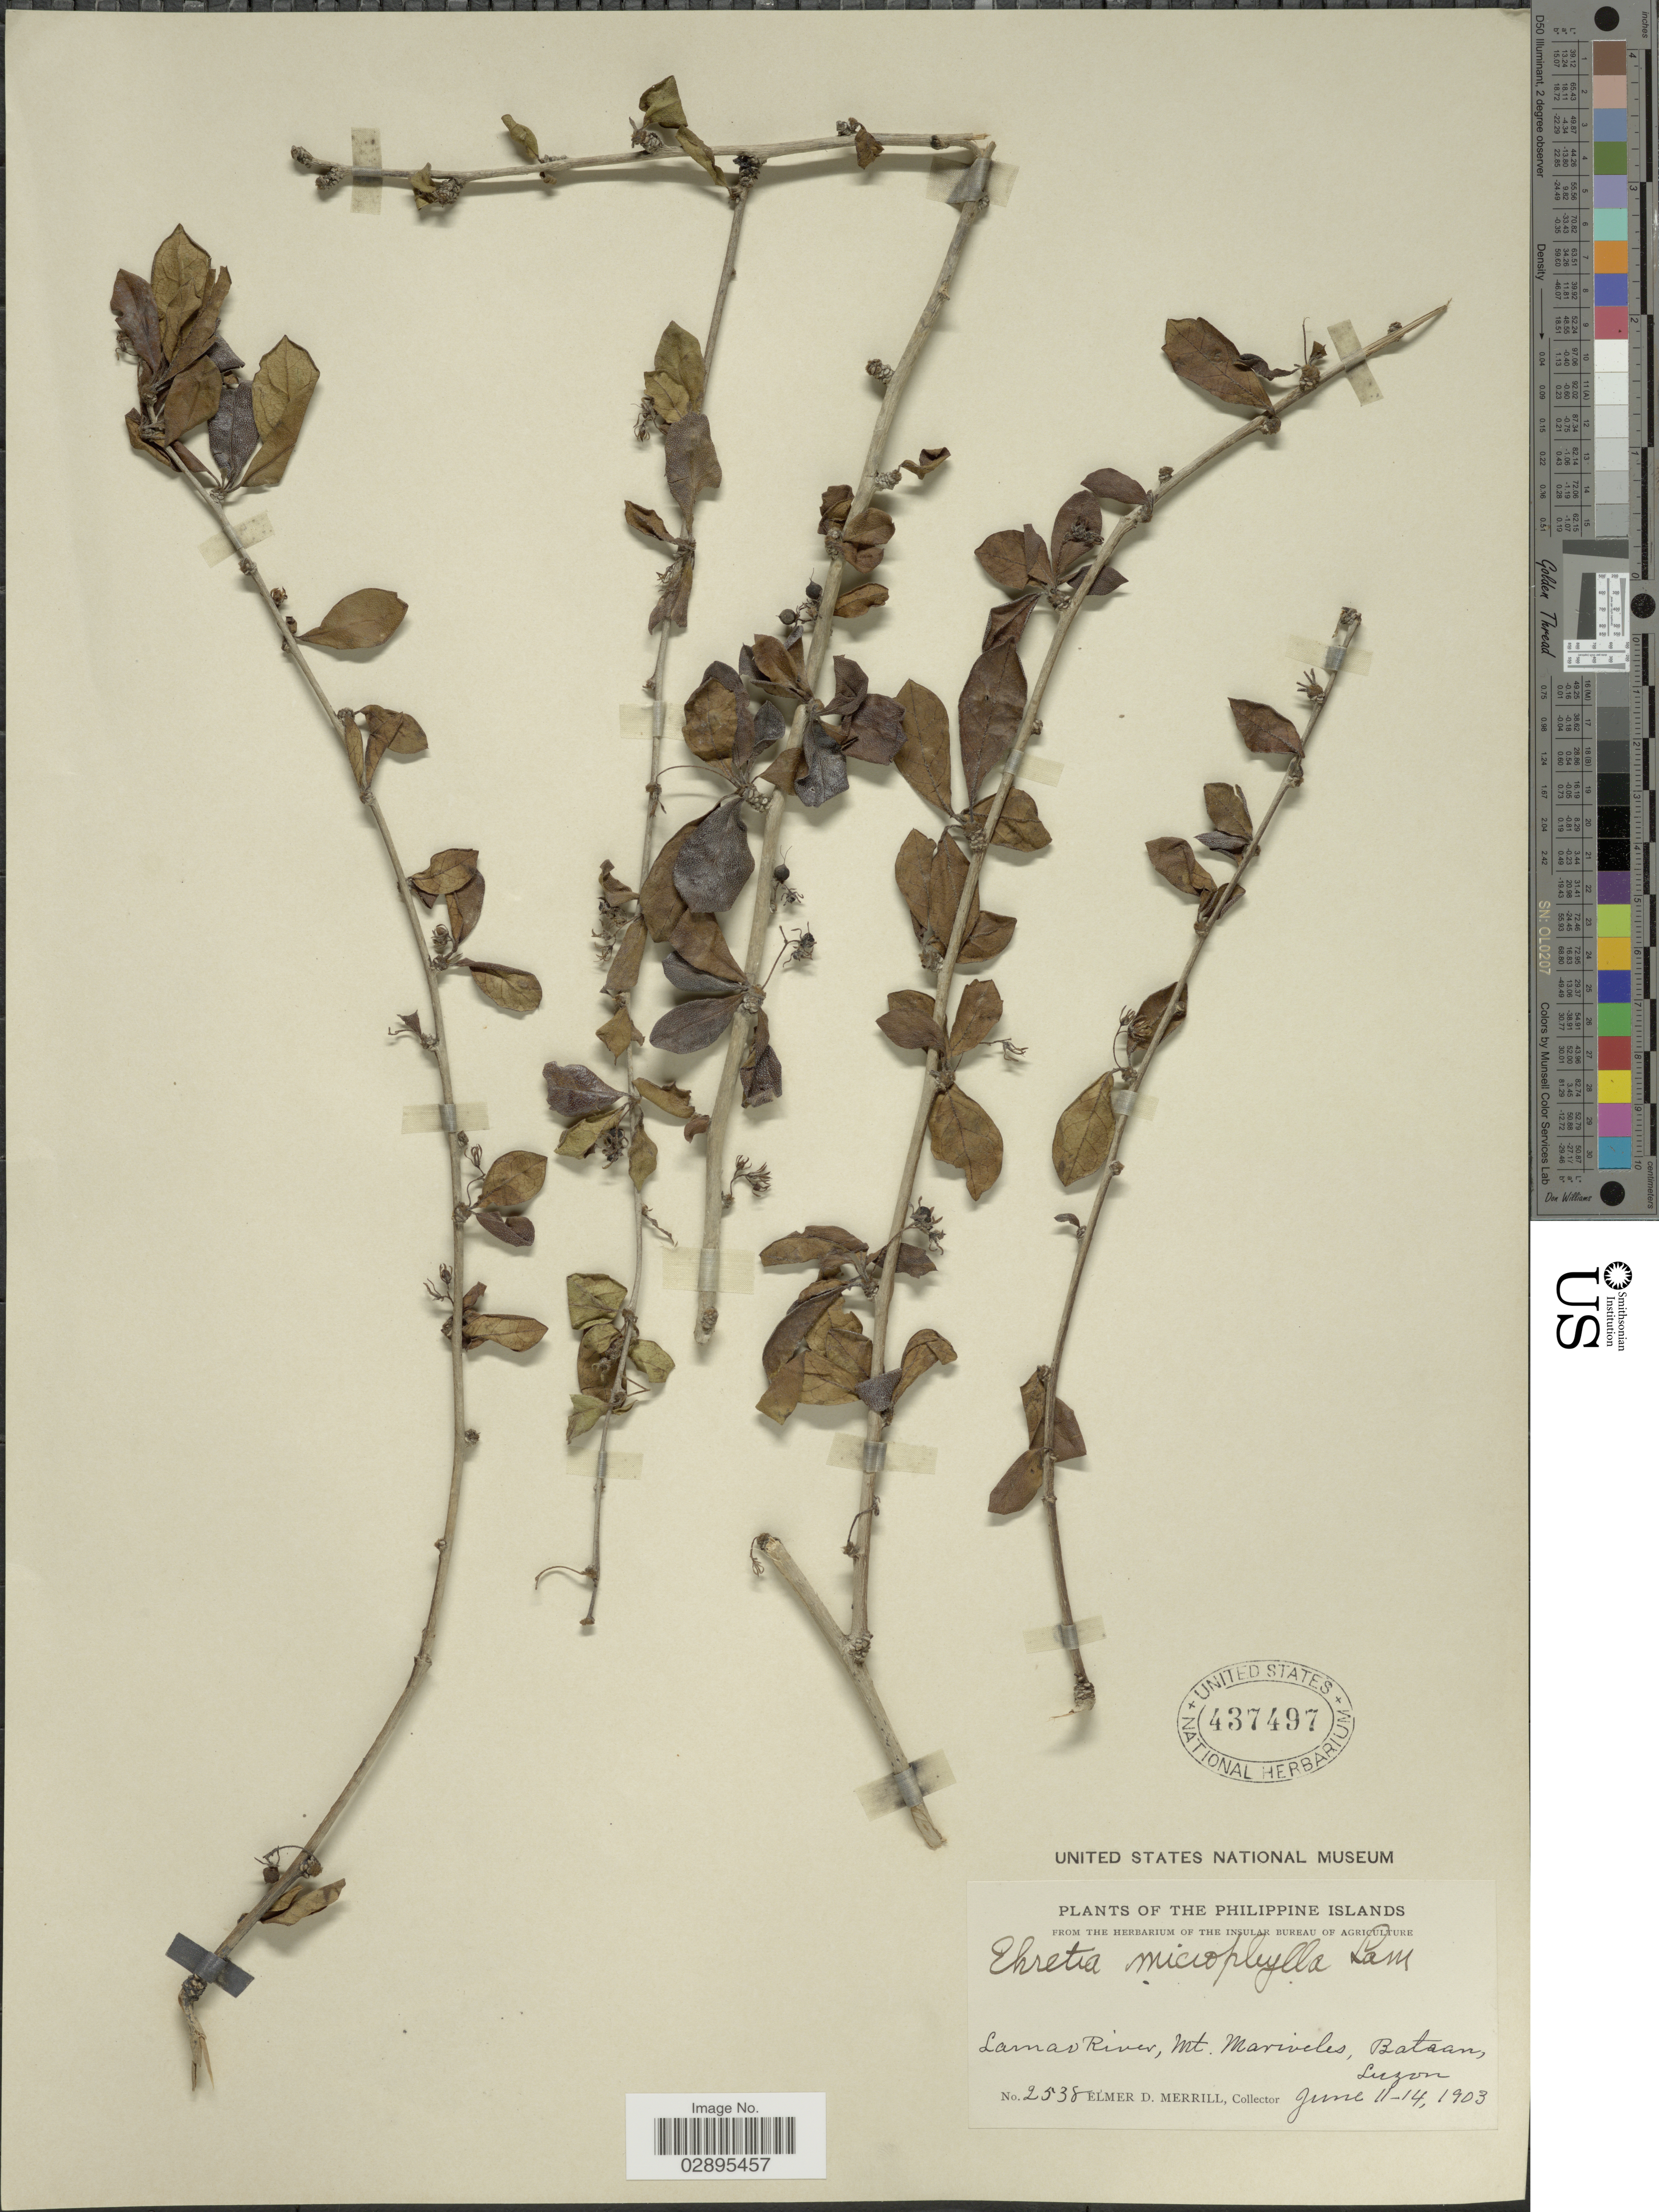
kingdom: Plantae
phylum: Tracheophyta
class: Magnoliopsida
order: Boraginales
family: Ehretiaceae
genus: Ehretia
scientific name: Ehretia microphylla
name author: Lam.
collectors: E. D. Merrill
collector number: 2538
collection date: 1903-06-11/1903-06-14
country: Philippines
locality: Lamao River, Mt. mariveles, Bataan, Luzon.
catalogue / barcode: US 437497